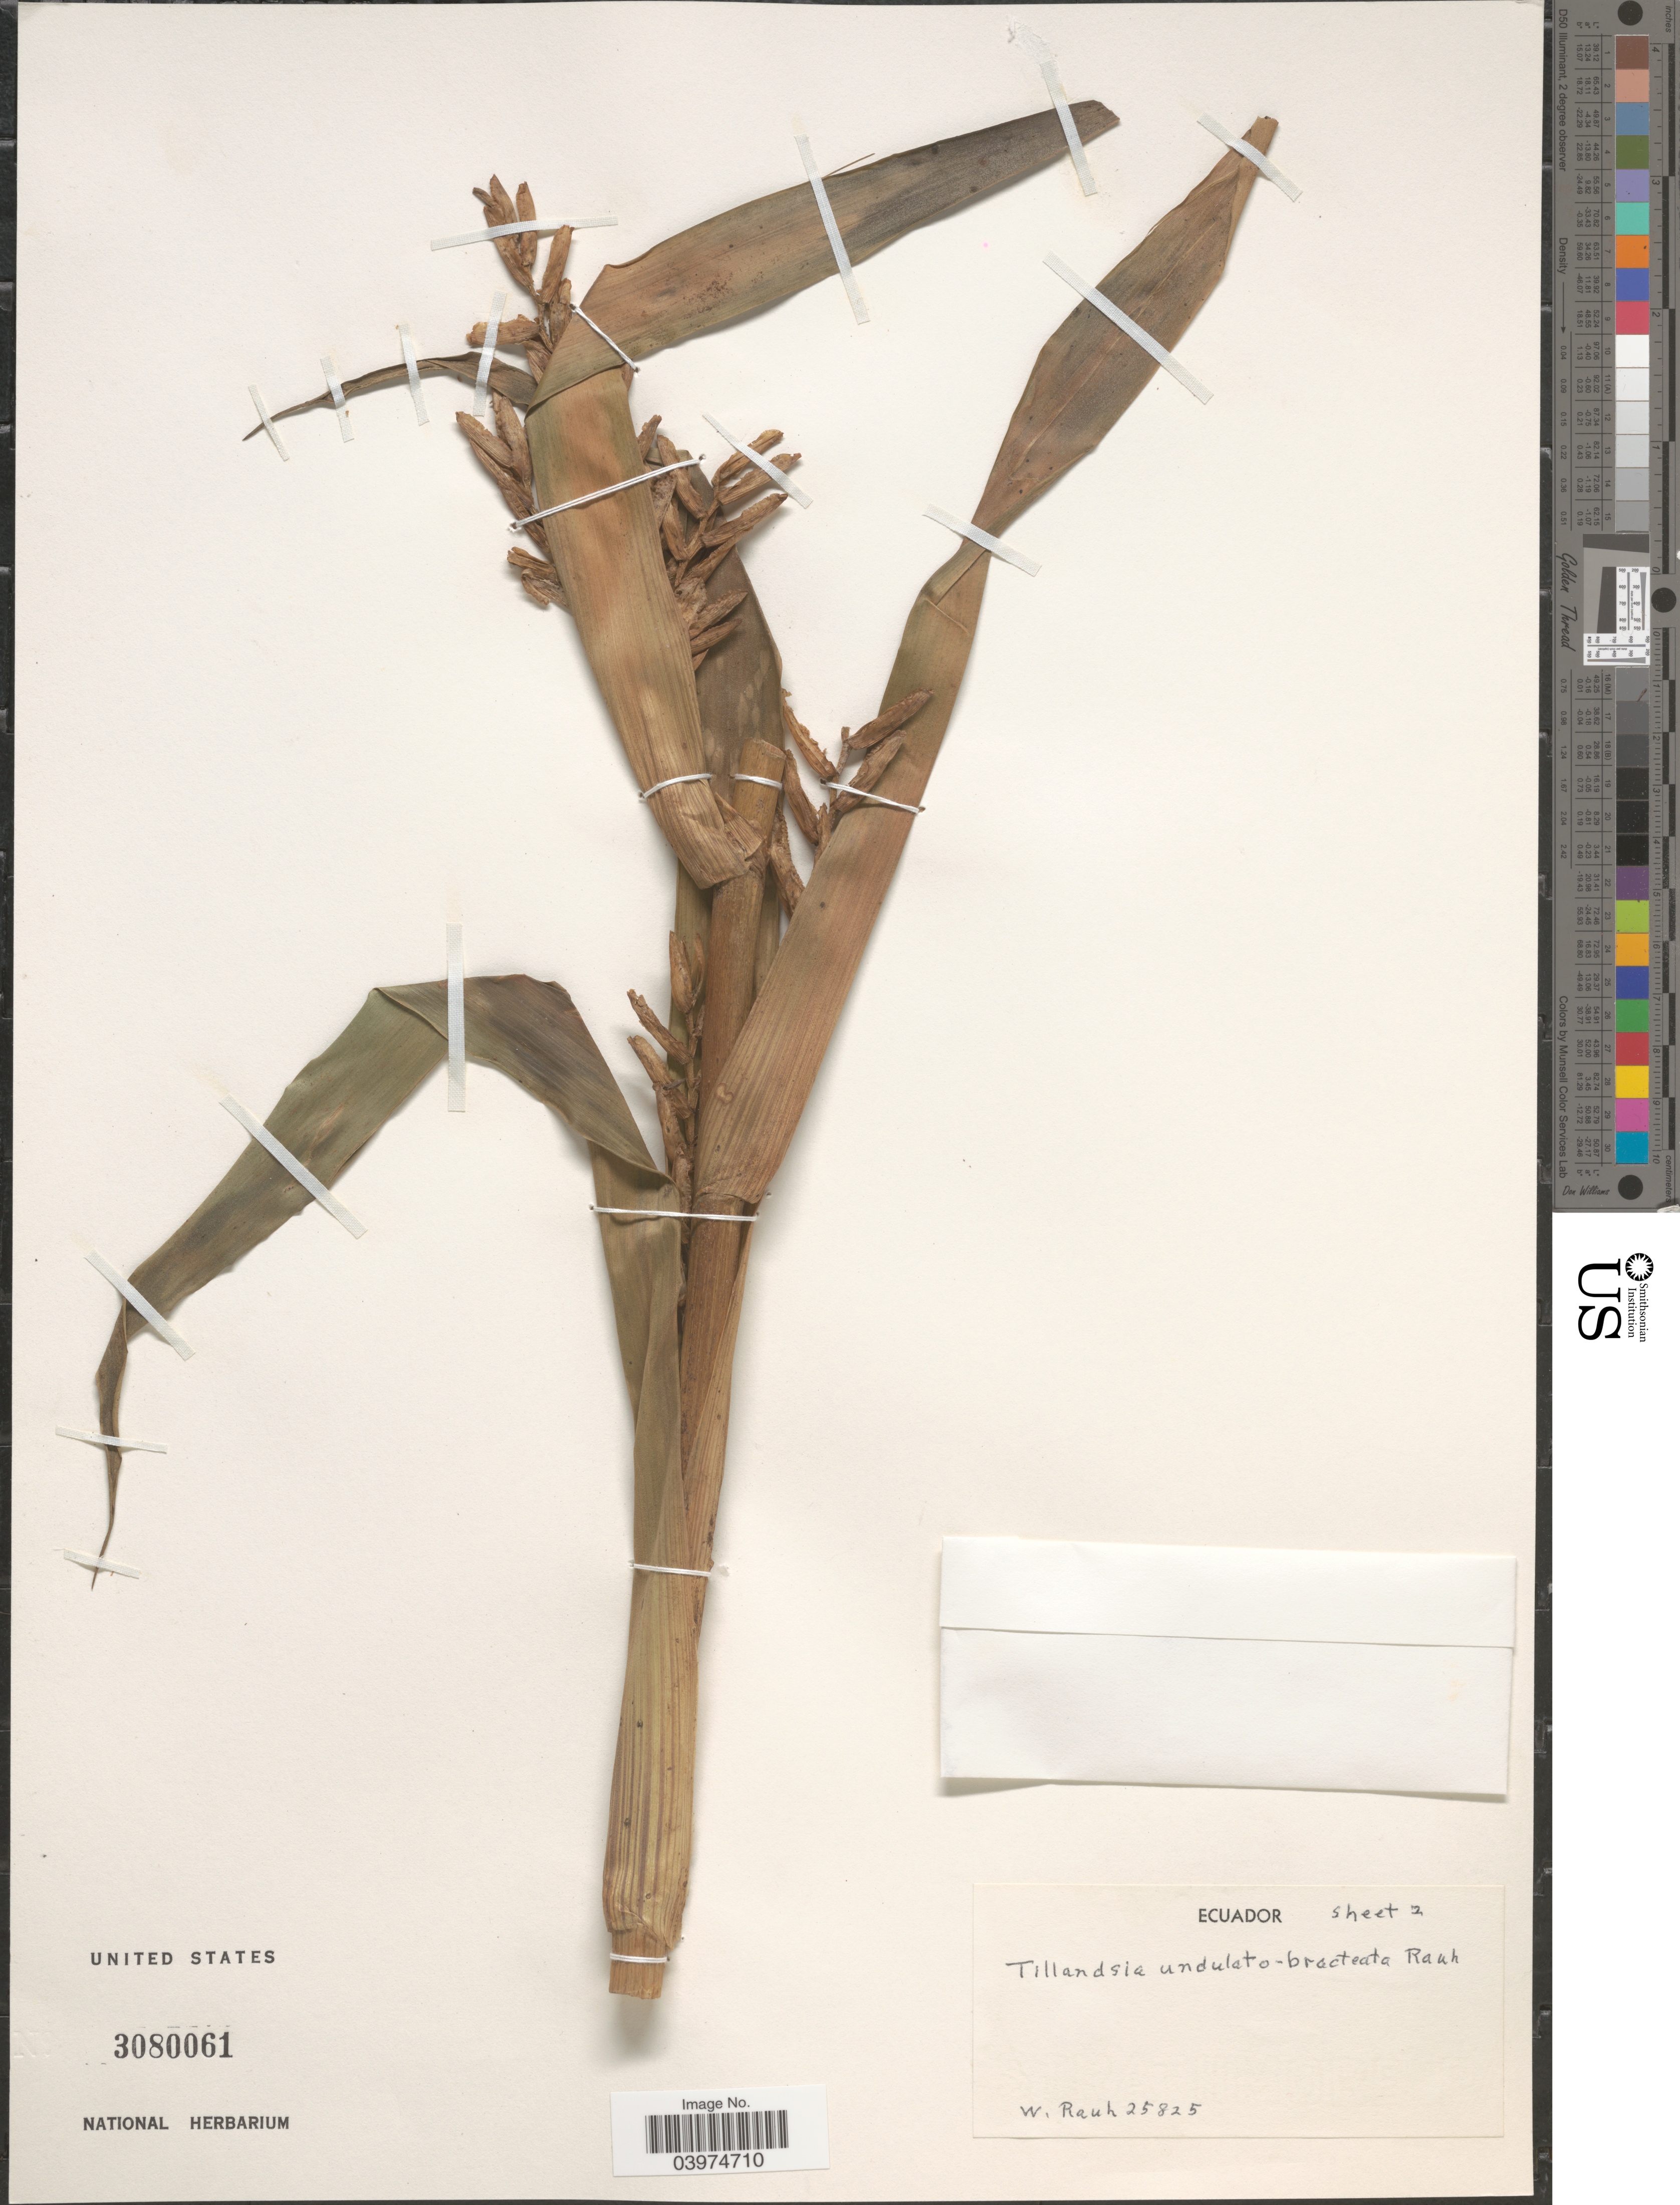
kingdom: Plantae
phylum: Tracheophyta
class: Liliopsida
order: Poales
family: Bromeliaceae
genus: Tillandsia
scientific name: Tillandsia undulato-bracteata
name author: Rauh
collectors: W. Rauh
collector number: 25825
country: Ecuador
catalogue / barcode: US 3080061